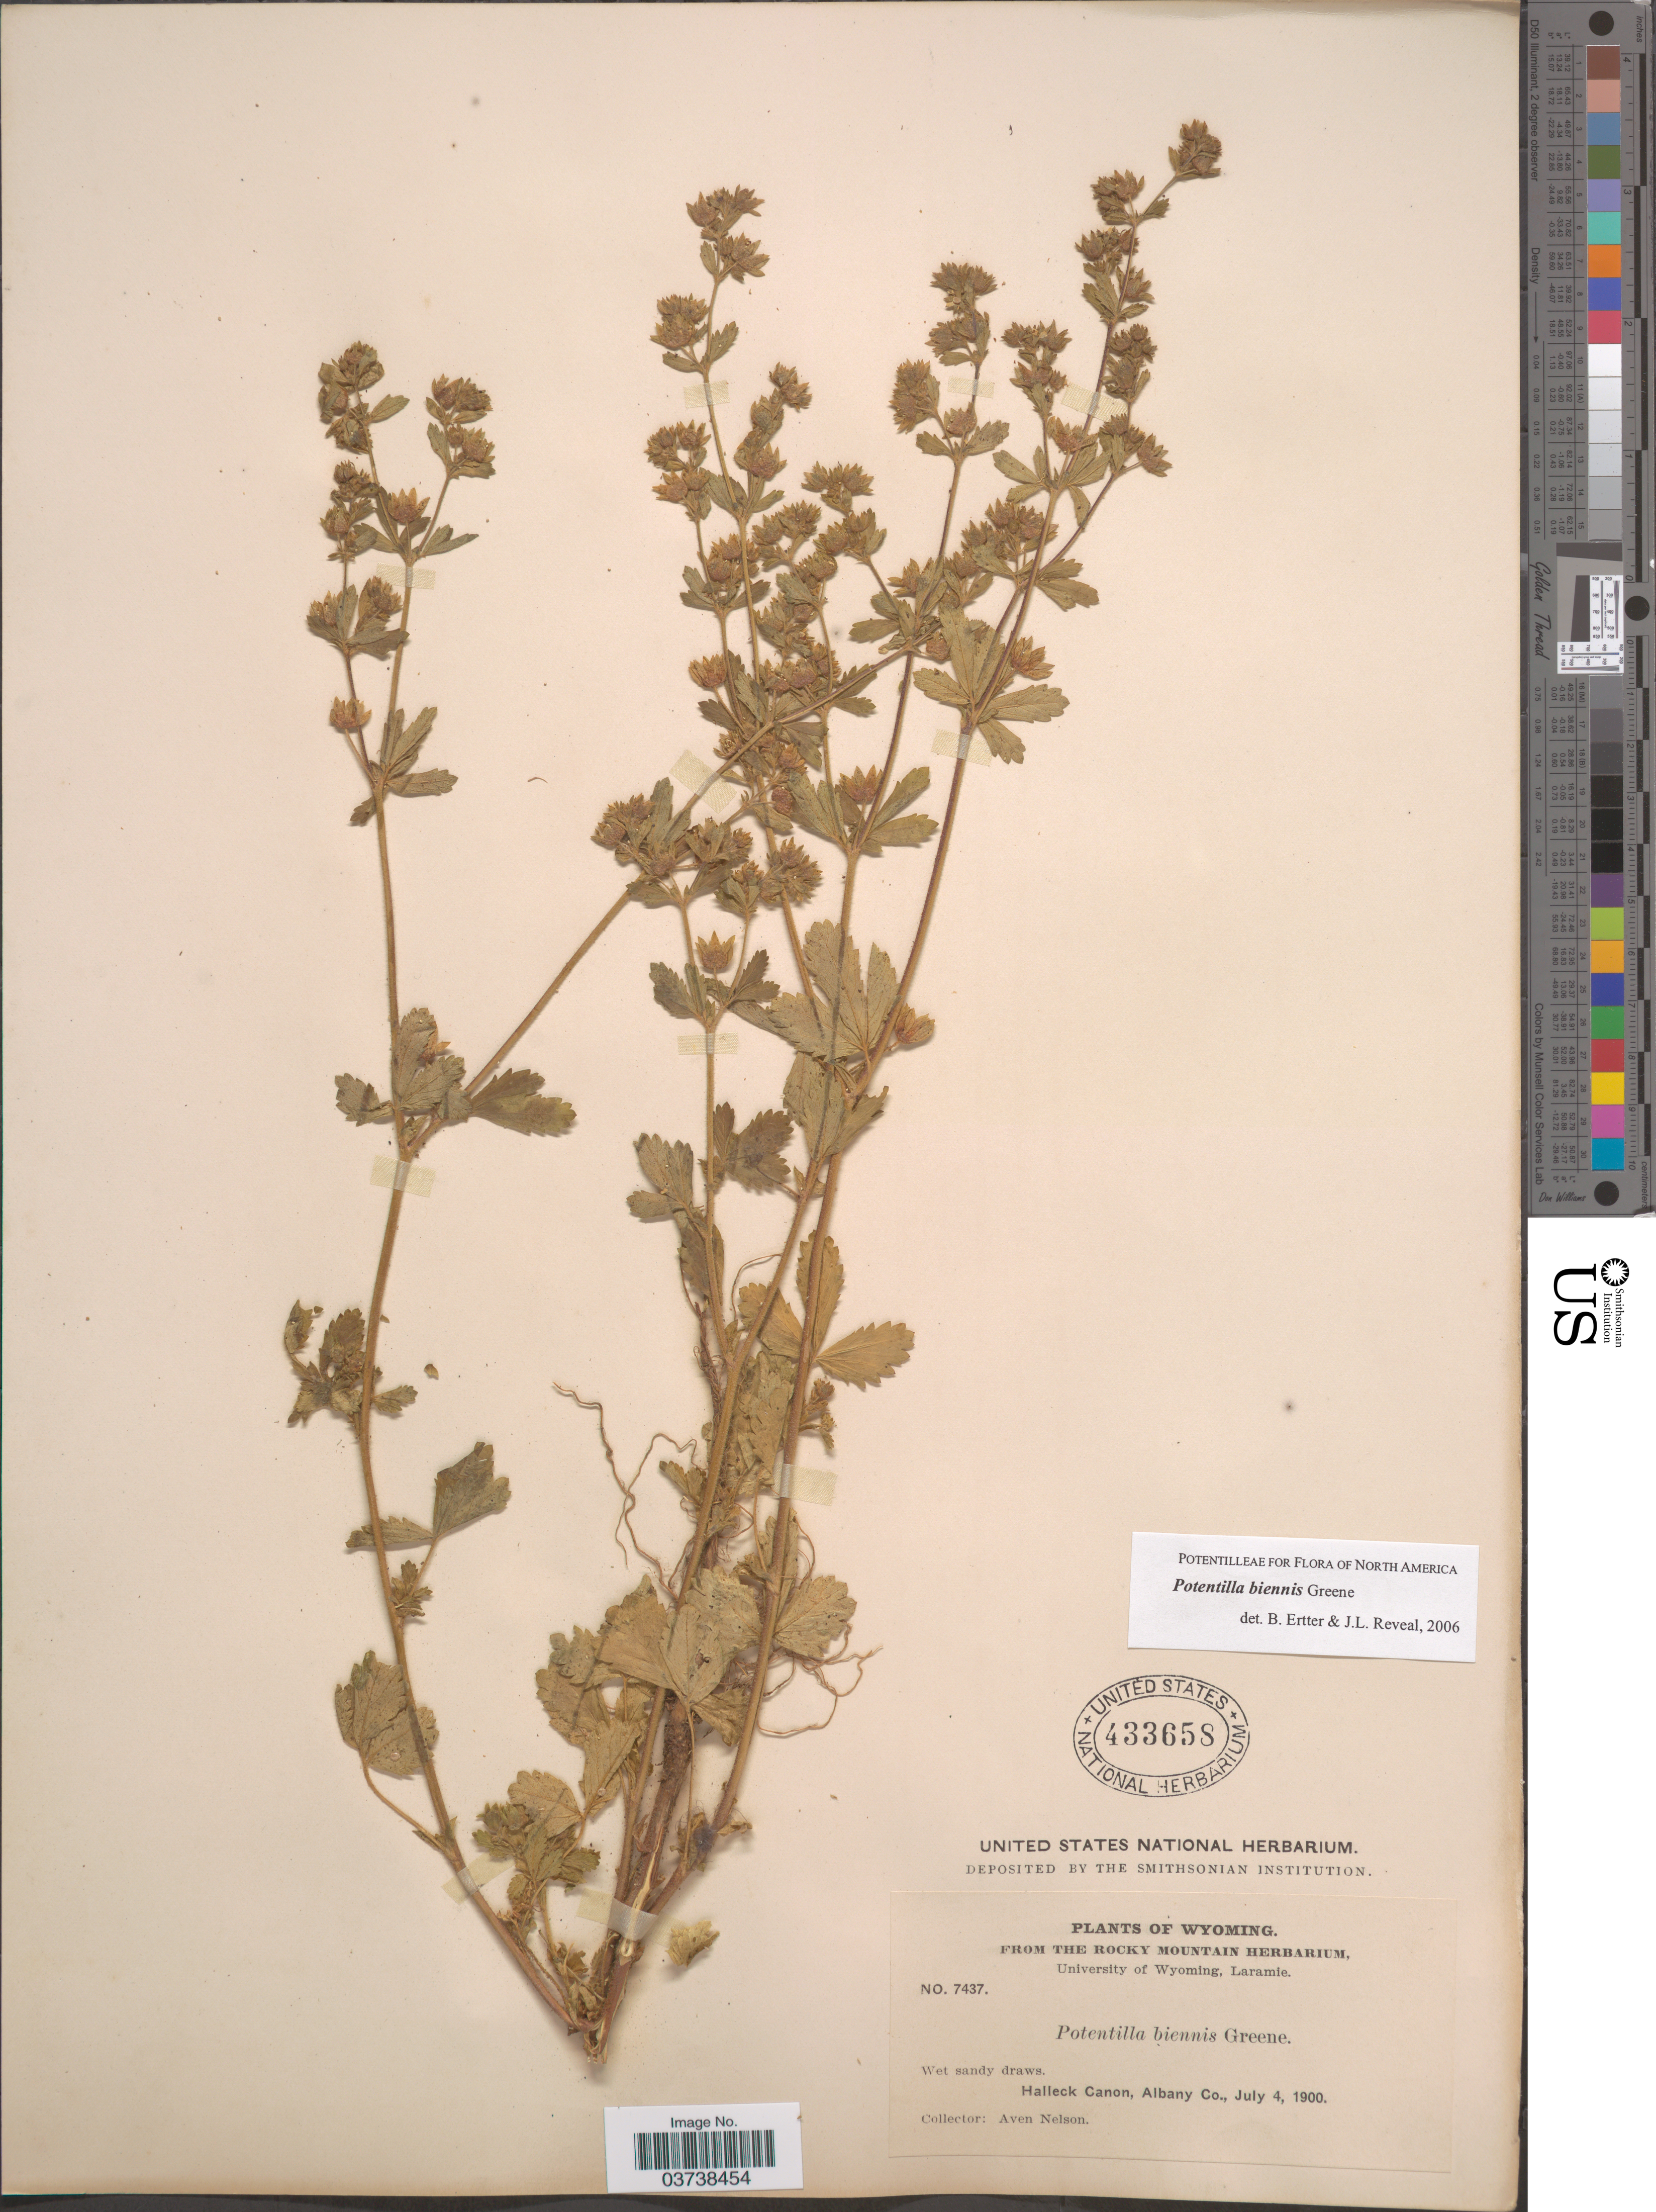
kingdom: Plantae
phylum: Tracheophyta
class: Magnoliopsida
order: Rosales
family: Rosaceae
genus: Potentilla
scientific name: Potentilla biennis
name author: Greene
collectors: A. Nelson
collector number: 7437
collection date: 1900-07-04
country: United States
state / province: Wyoming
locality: Halleck Canon, Albany Co.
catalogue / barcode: US 433658